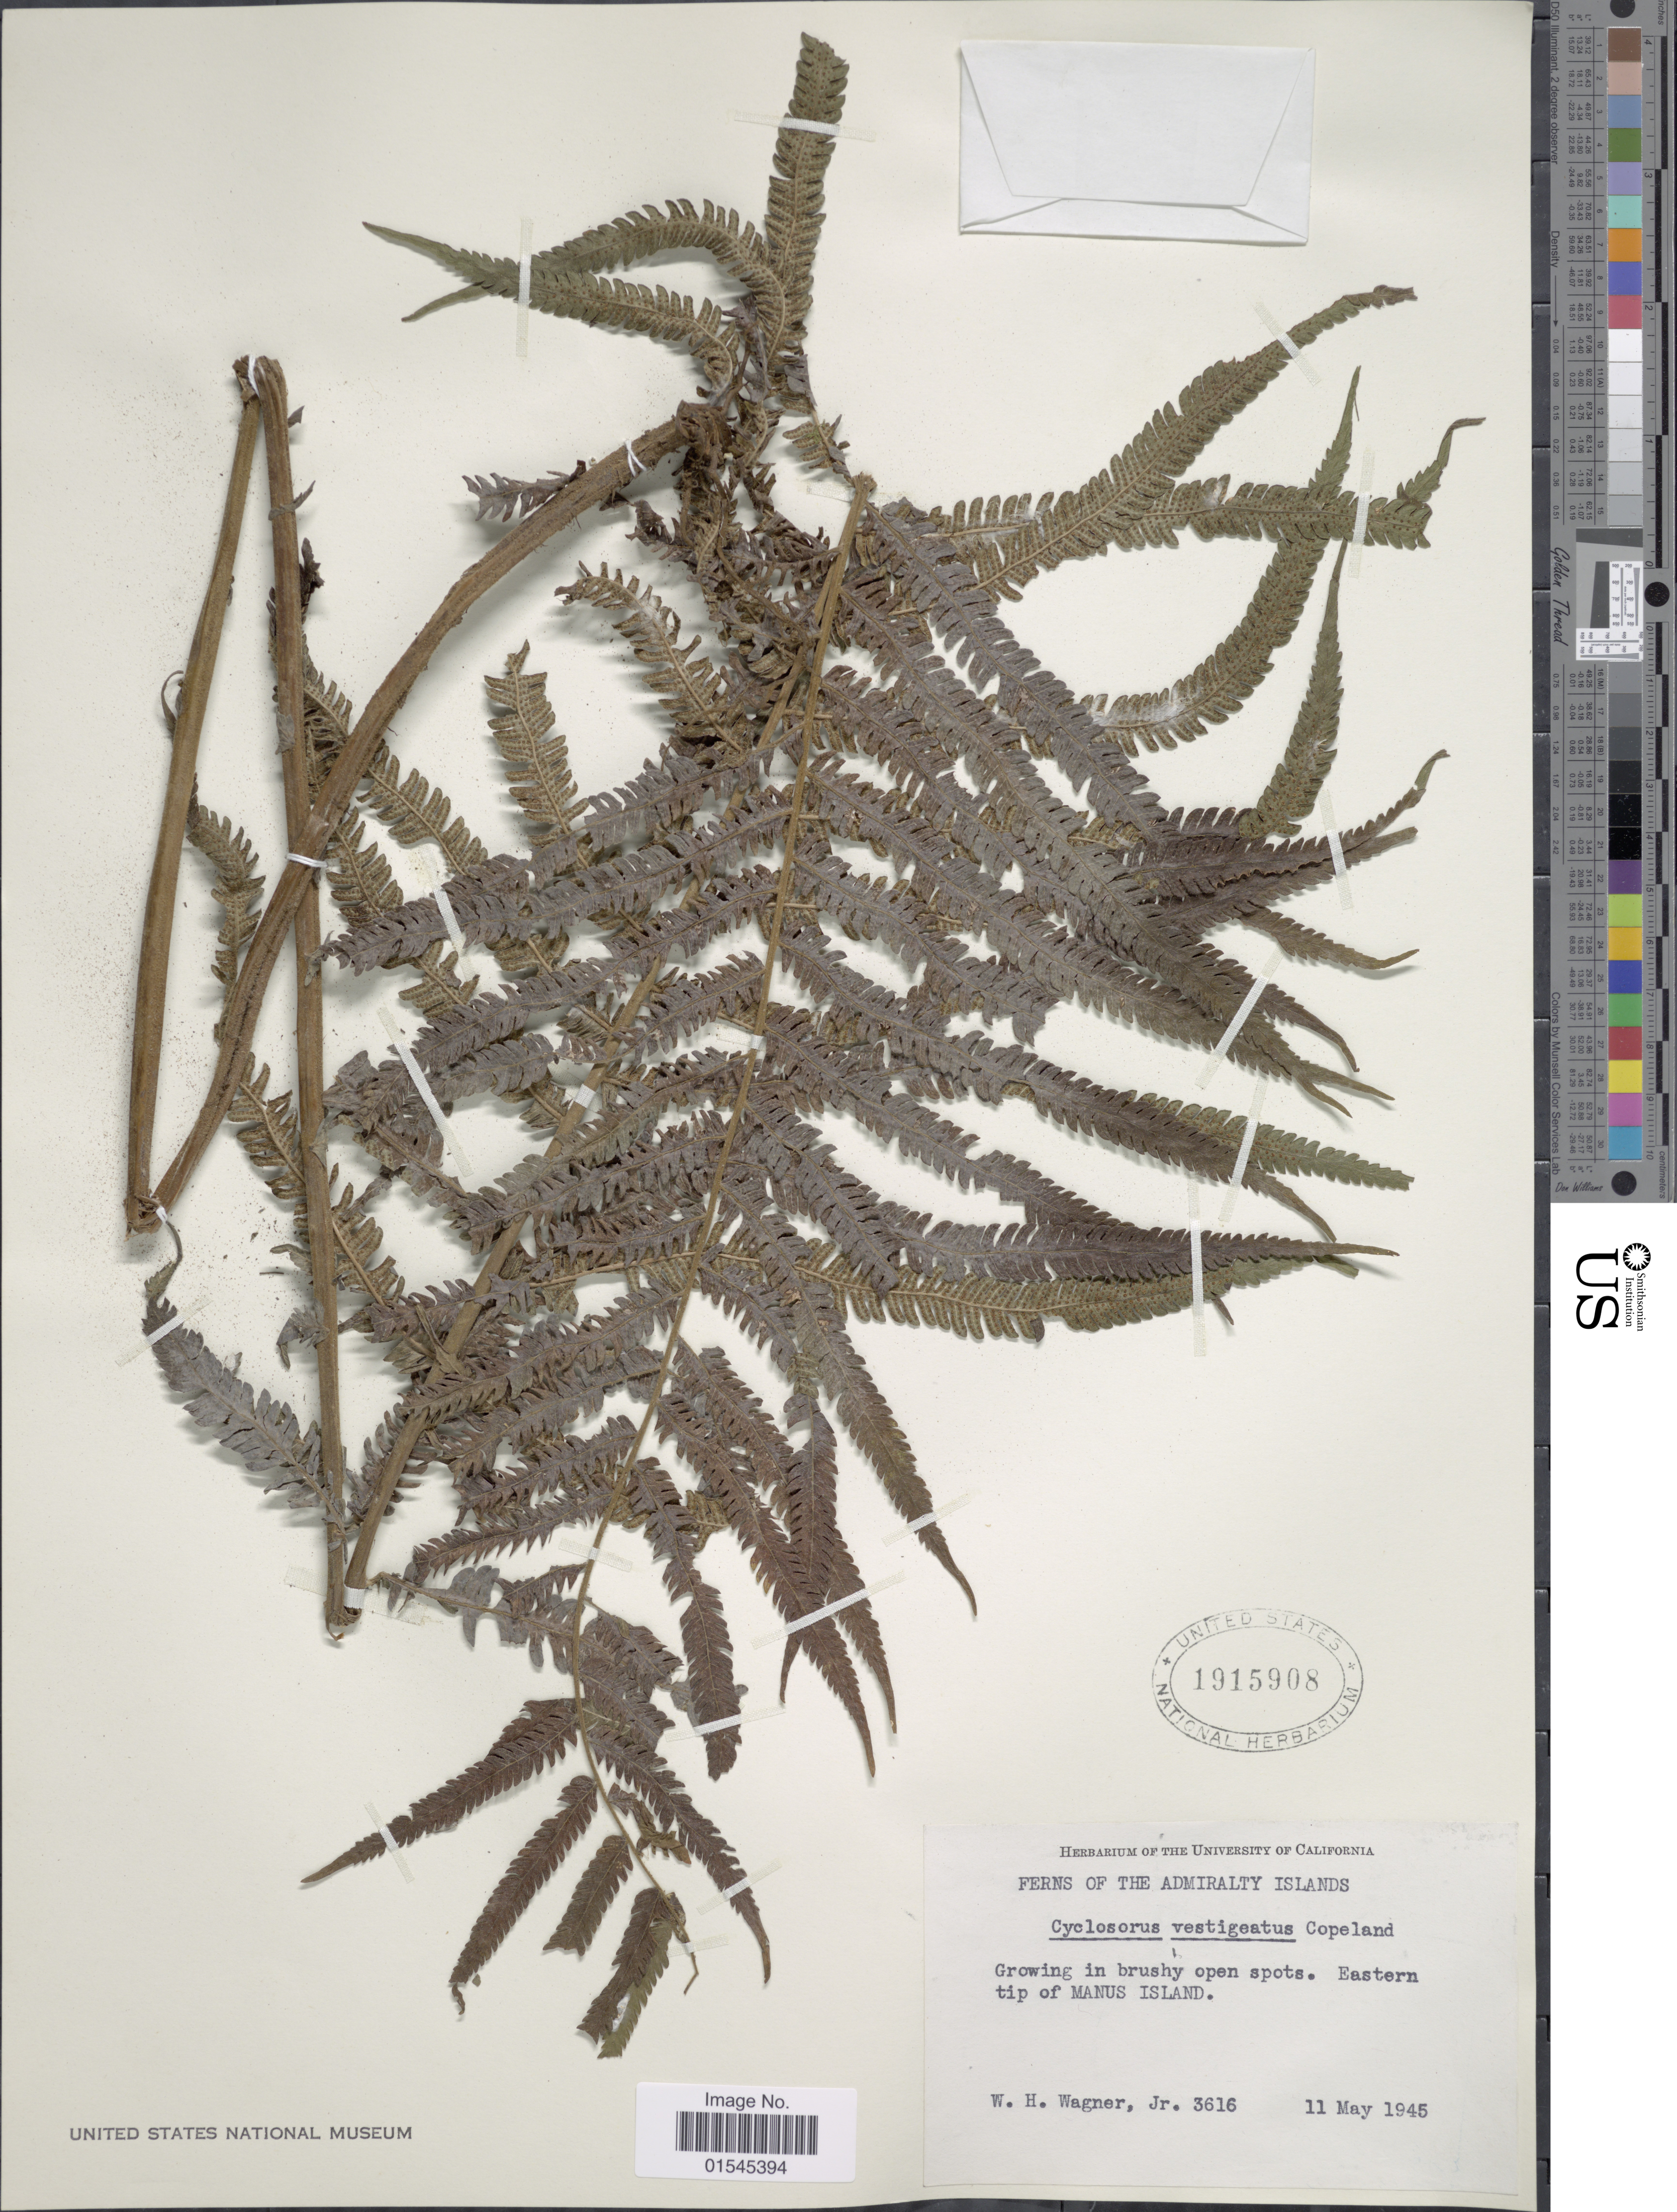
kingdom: Plantae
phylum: Tracheophyta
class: Polypodiopsida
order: Polypodiales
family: Thelypteridaceae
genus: Sphaerostephanos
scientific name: Sphaerostephanos vestigiatus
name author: (Copel.) Holttum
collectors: W. H. Wagner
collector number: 3616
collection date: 1945-05-11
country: Papua New Guinea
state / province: Manus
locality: The Admiralty Islands. Growing in brushy open spots, Eastern tip of Manus Island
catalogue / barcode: US 1915908